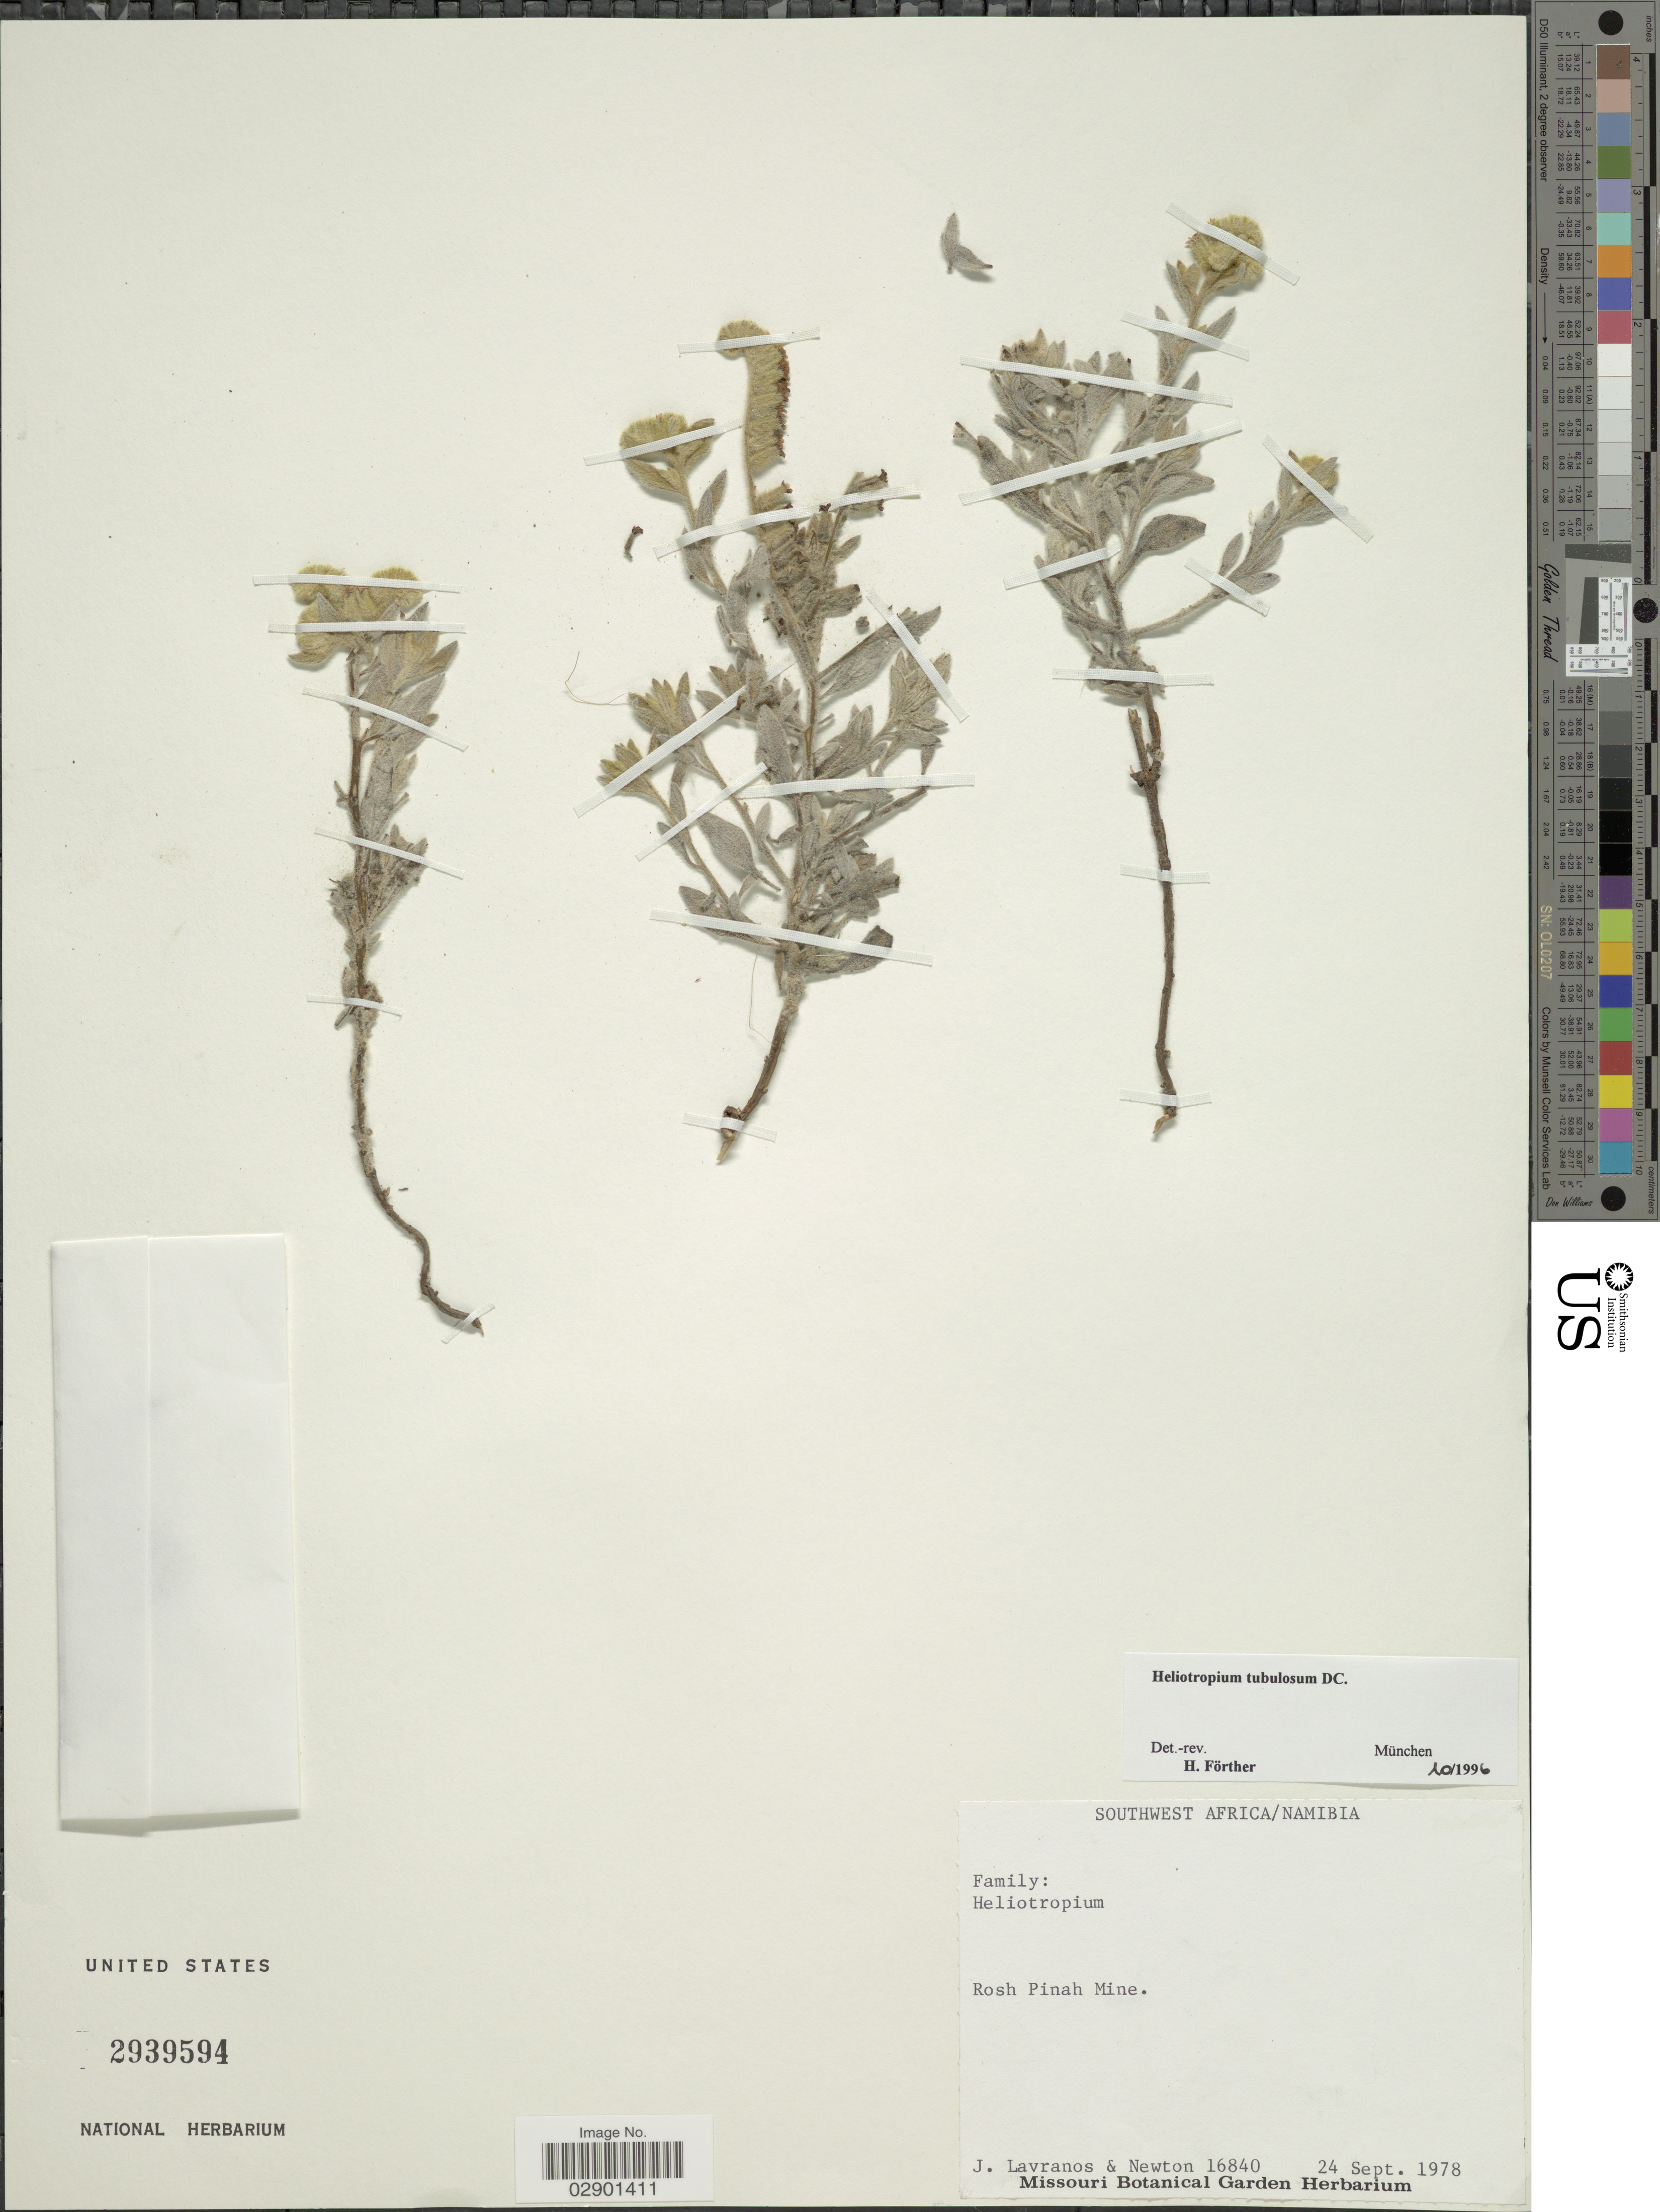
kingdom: Plantae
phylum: Tracheophyta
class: Magnoliopsida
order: Boraginales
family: Heliotropiaceae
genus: Heliotropium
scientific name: Heliotropium tubulosum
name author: E. Mey. ex DC.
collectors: J. Lavranos & -. Newton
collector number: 16840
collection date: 1978-09-24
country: Namibia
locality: Southwest Africa. Rosh Pinah Mine.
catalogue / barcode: US 2939594